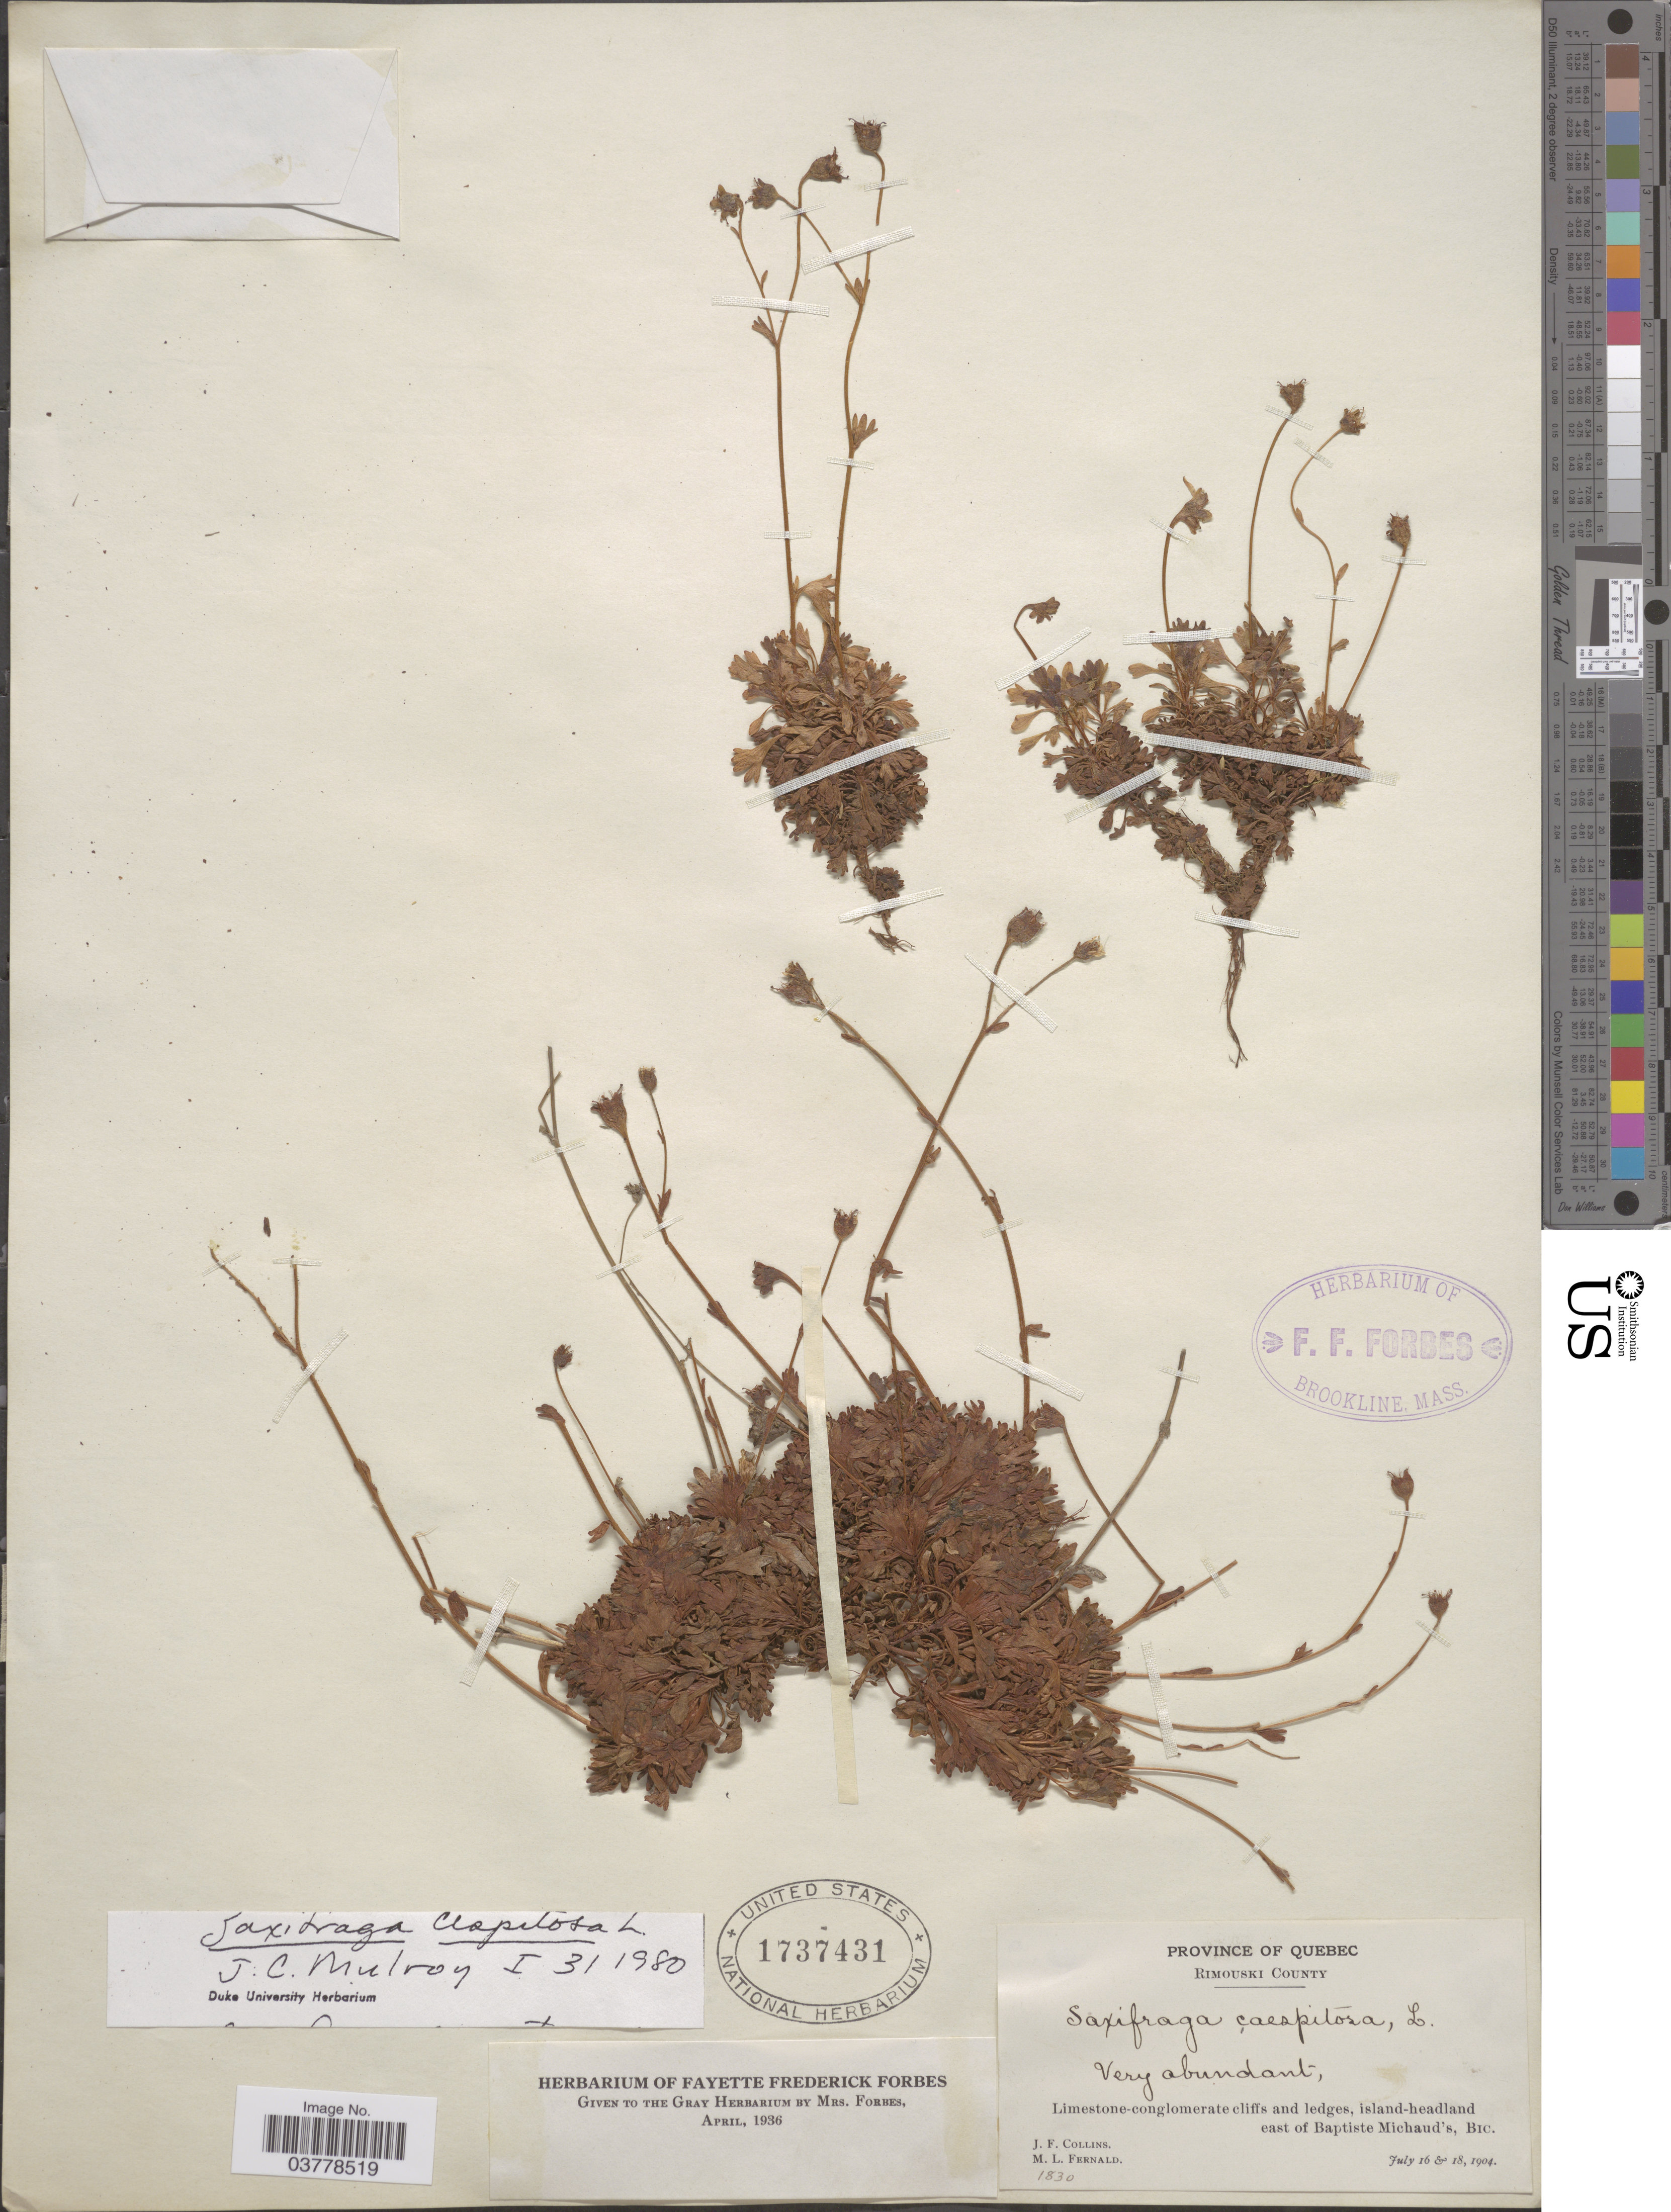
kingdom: Plantae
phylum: Tracheophyta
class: Magnoliopsida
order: Saxifragales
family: Saxifragaceae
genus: Saxifraga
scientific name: Saxifraga caespitosa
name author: L.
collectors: J. Collins & M. L. Fernald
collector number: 1830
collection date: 1904-07-16/1904-07-18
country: Canada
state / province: Quebec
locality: Rimouski County. Island-headland east of Baptiste Michaud's, Bic.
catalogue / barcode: US 1737431